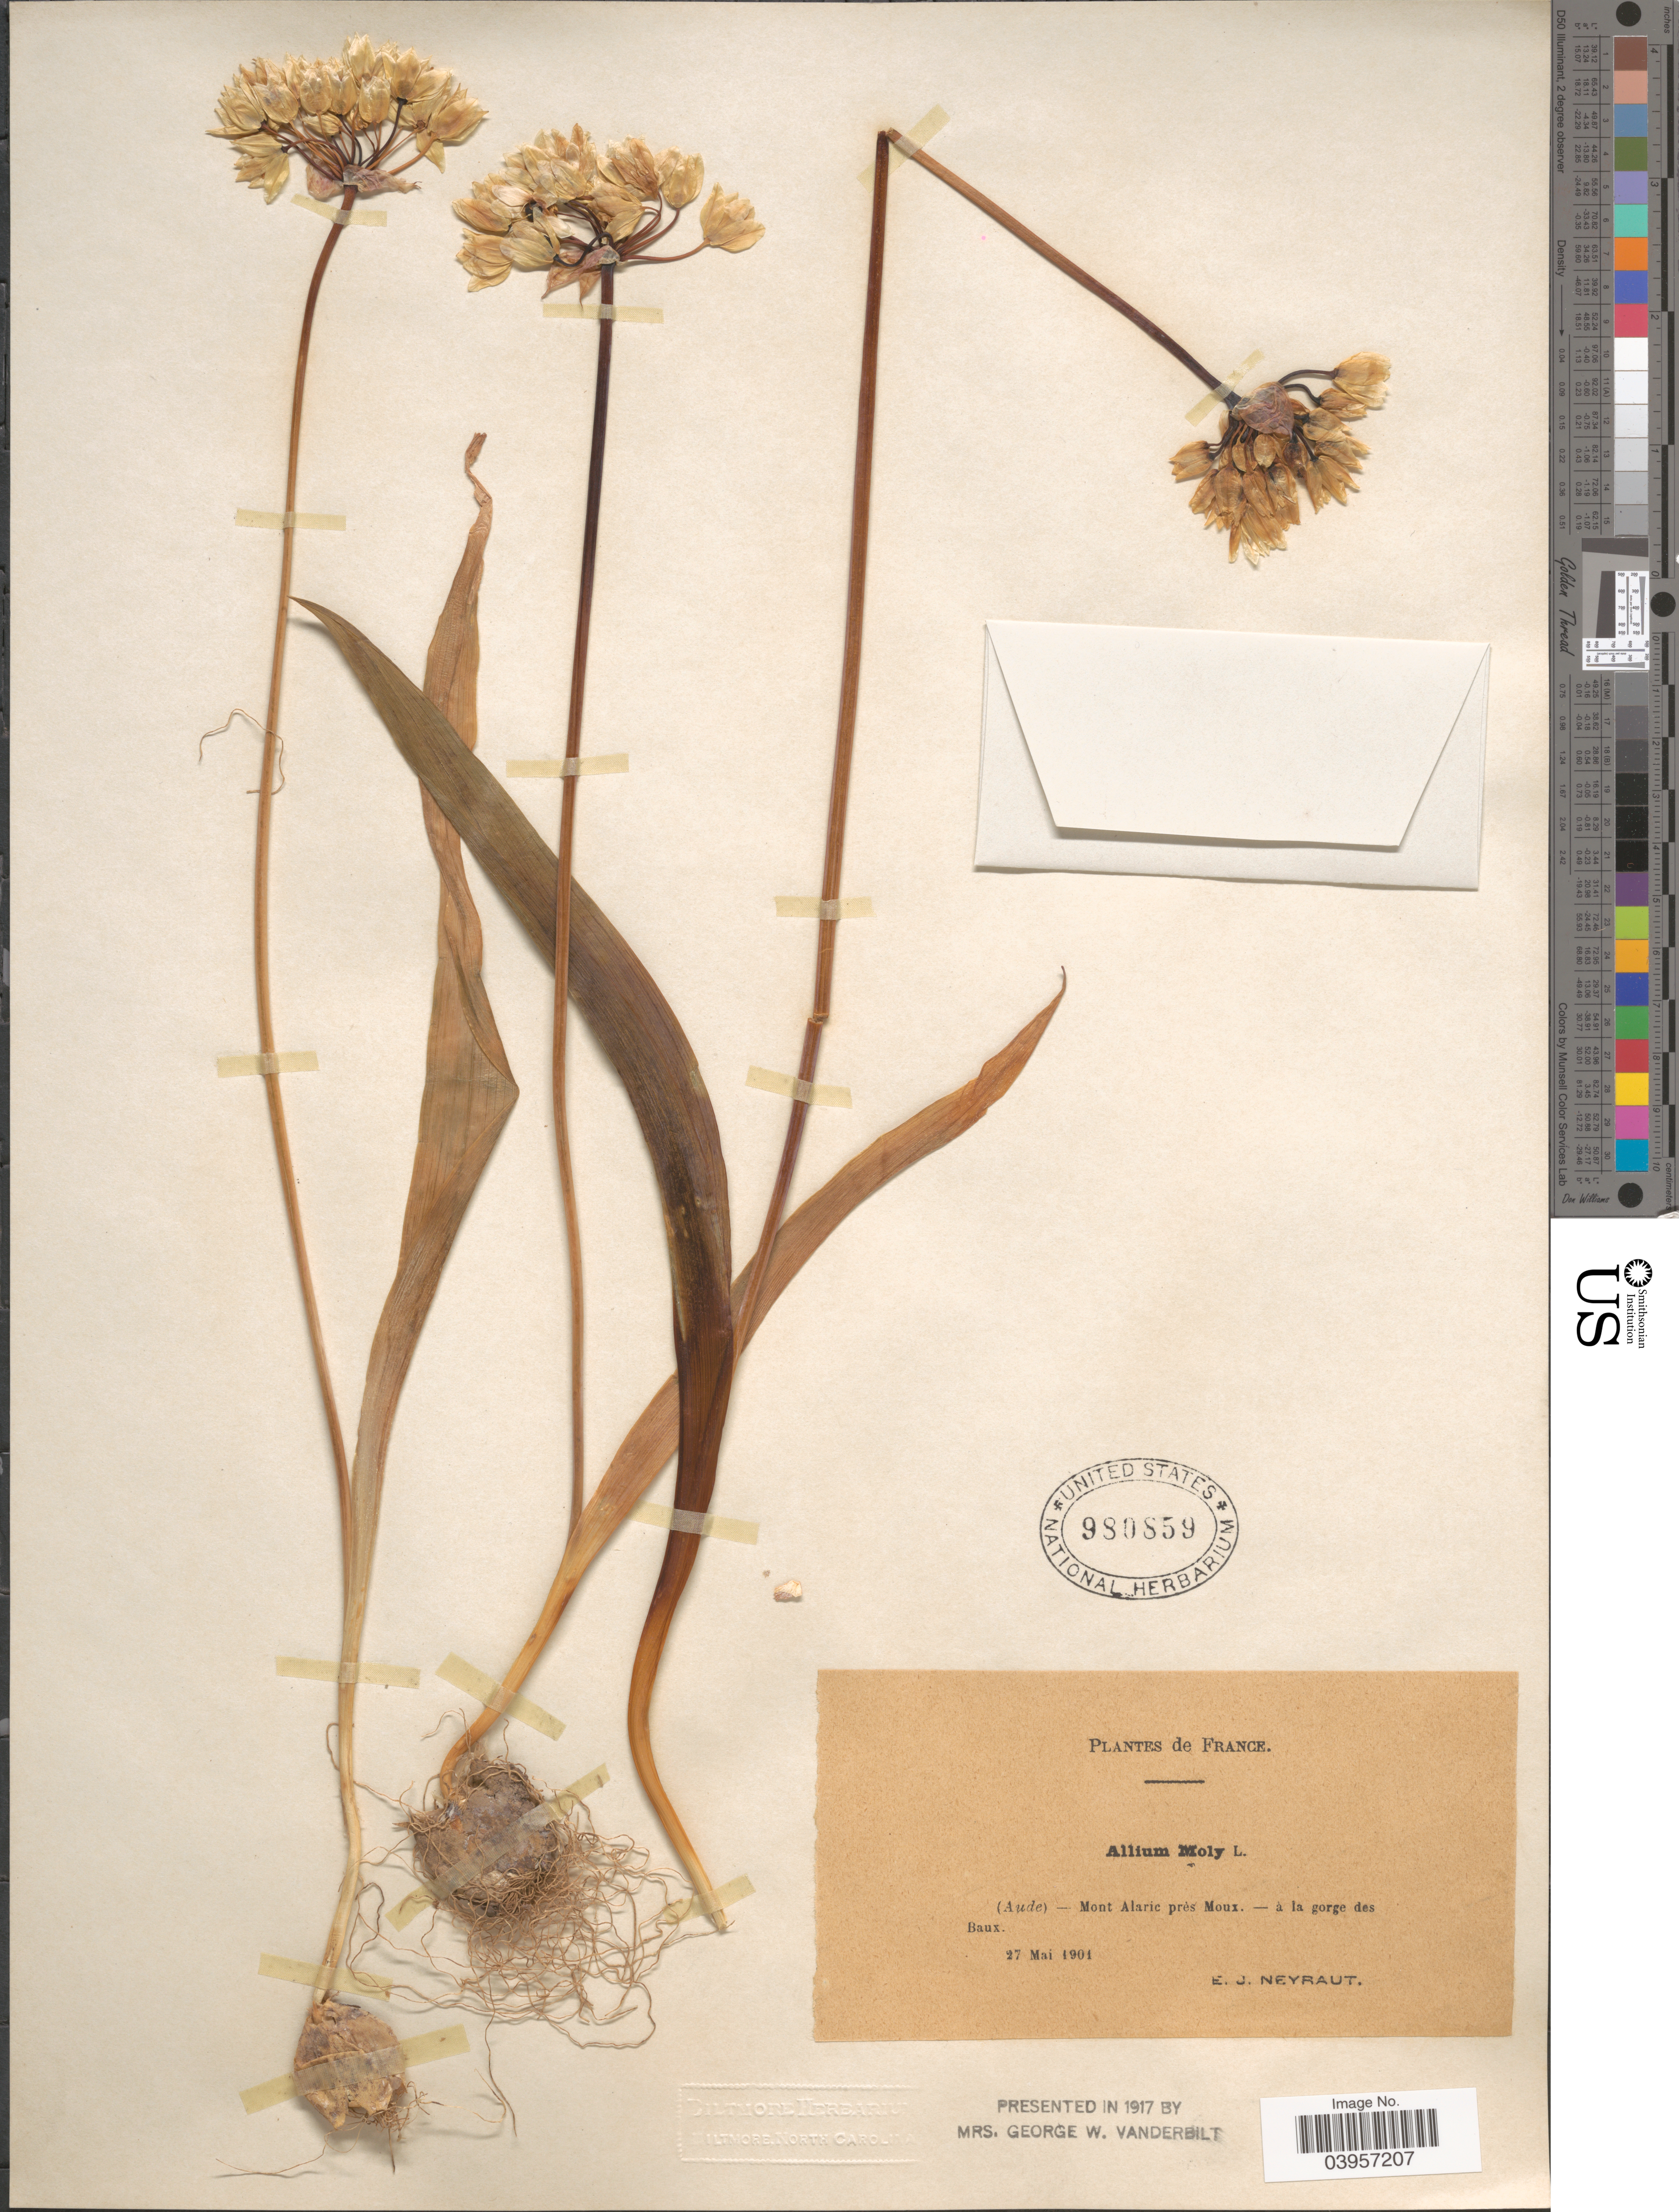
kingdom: Plantae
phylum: Tracheophyta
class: Liliopsida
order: Asparagales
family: Amaryllidaceae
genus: Allium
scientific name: Allium moly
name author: L.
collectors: E. Neyraut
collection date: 1901-05-27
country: France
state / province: Occitanie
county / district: Aude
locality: (Aude) - Mont Alaric près Moux. - à la gorge des Baux.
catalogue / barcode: US 980859